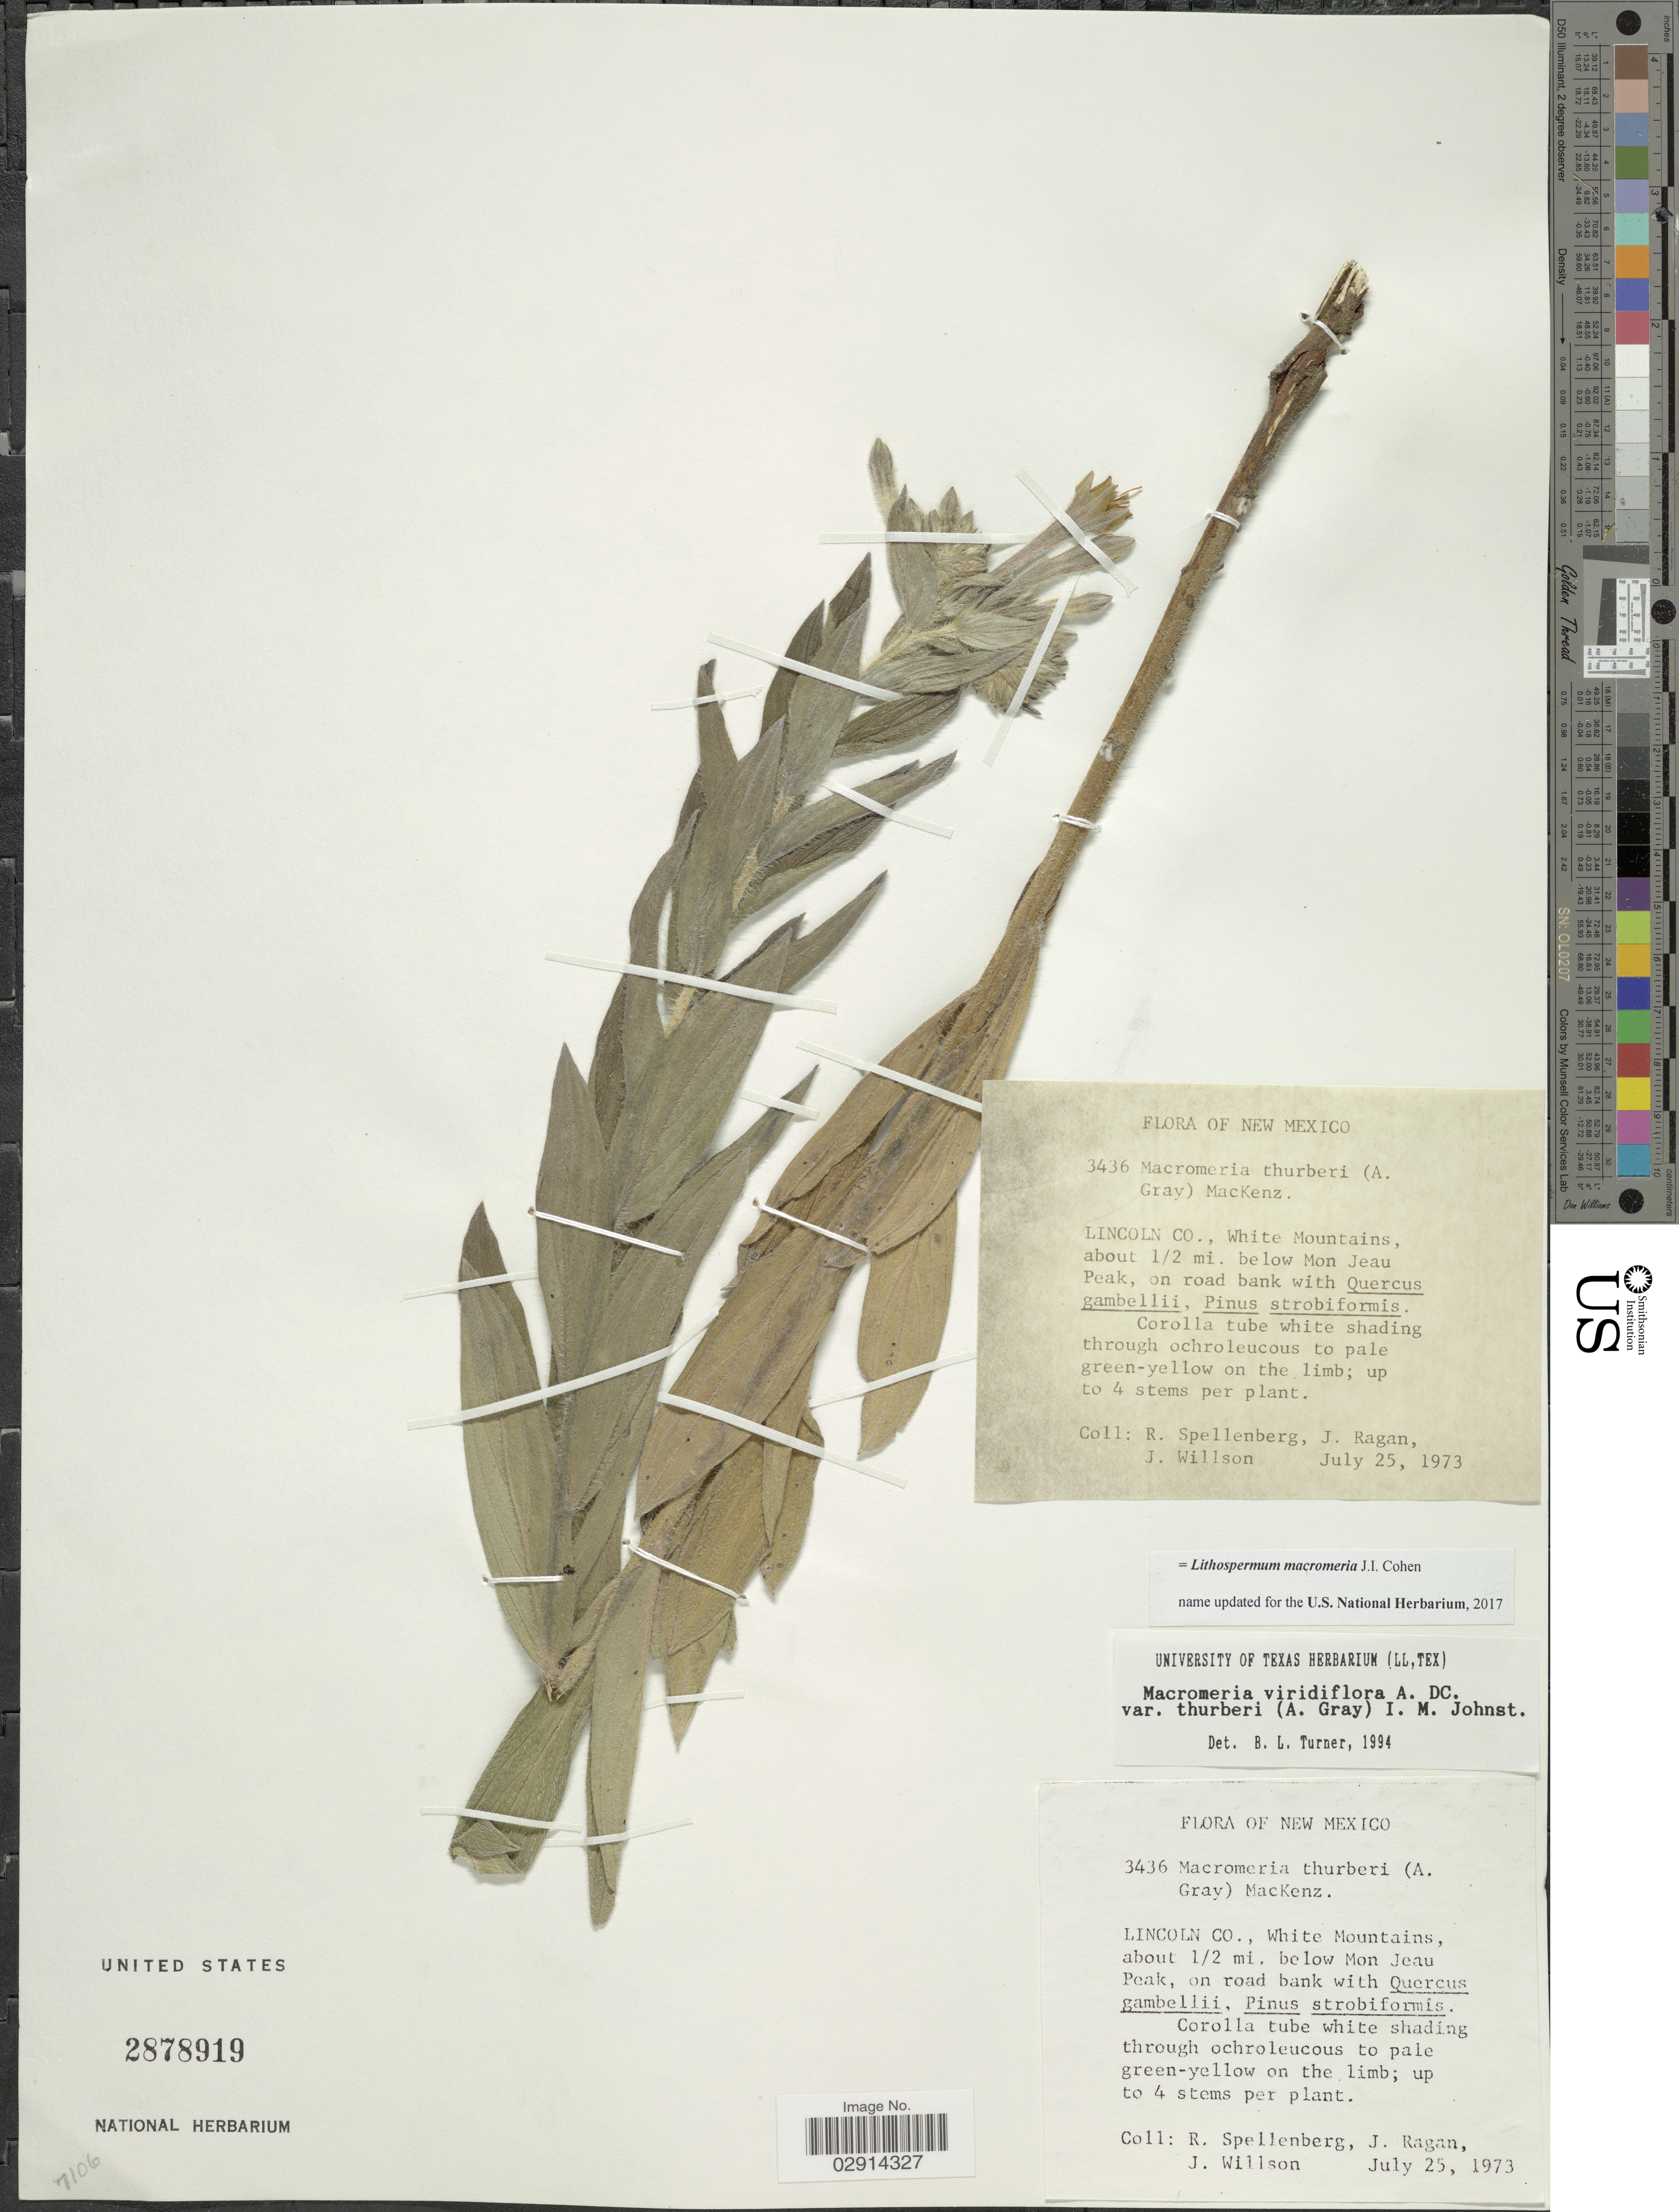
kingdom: Plantae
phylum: Tracheophyta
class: Magnoliopsida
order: Boraginales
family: Boraginaceae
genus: Lithospermum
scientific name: Lithospermum macromeria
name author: Cohen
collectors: R. Spellenberg, J. Ragan & J. Willson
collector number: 3436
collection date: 1973-07-25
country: United States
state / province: New Mexico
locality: Lincoln Co., White Mountains, about ½ mi, below Mon Jeau Peak.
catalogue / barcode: US 2878919